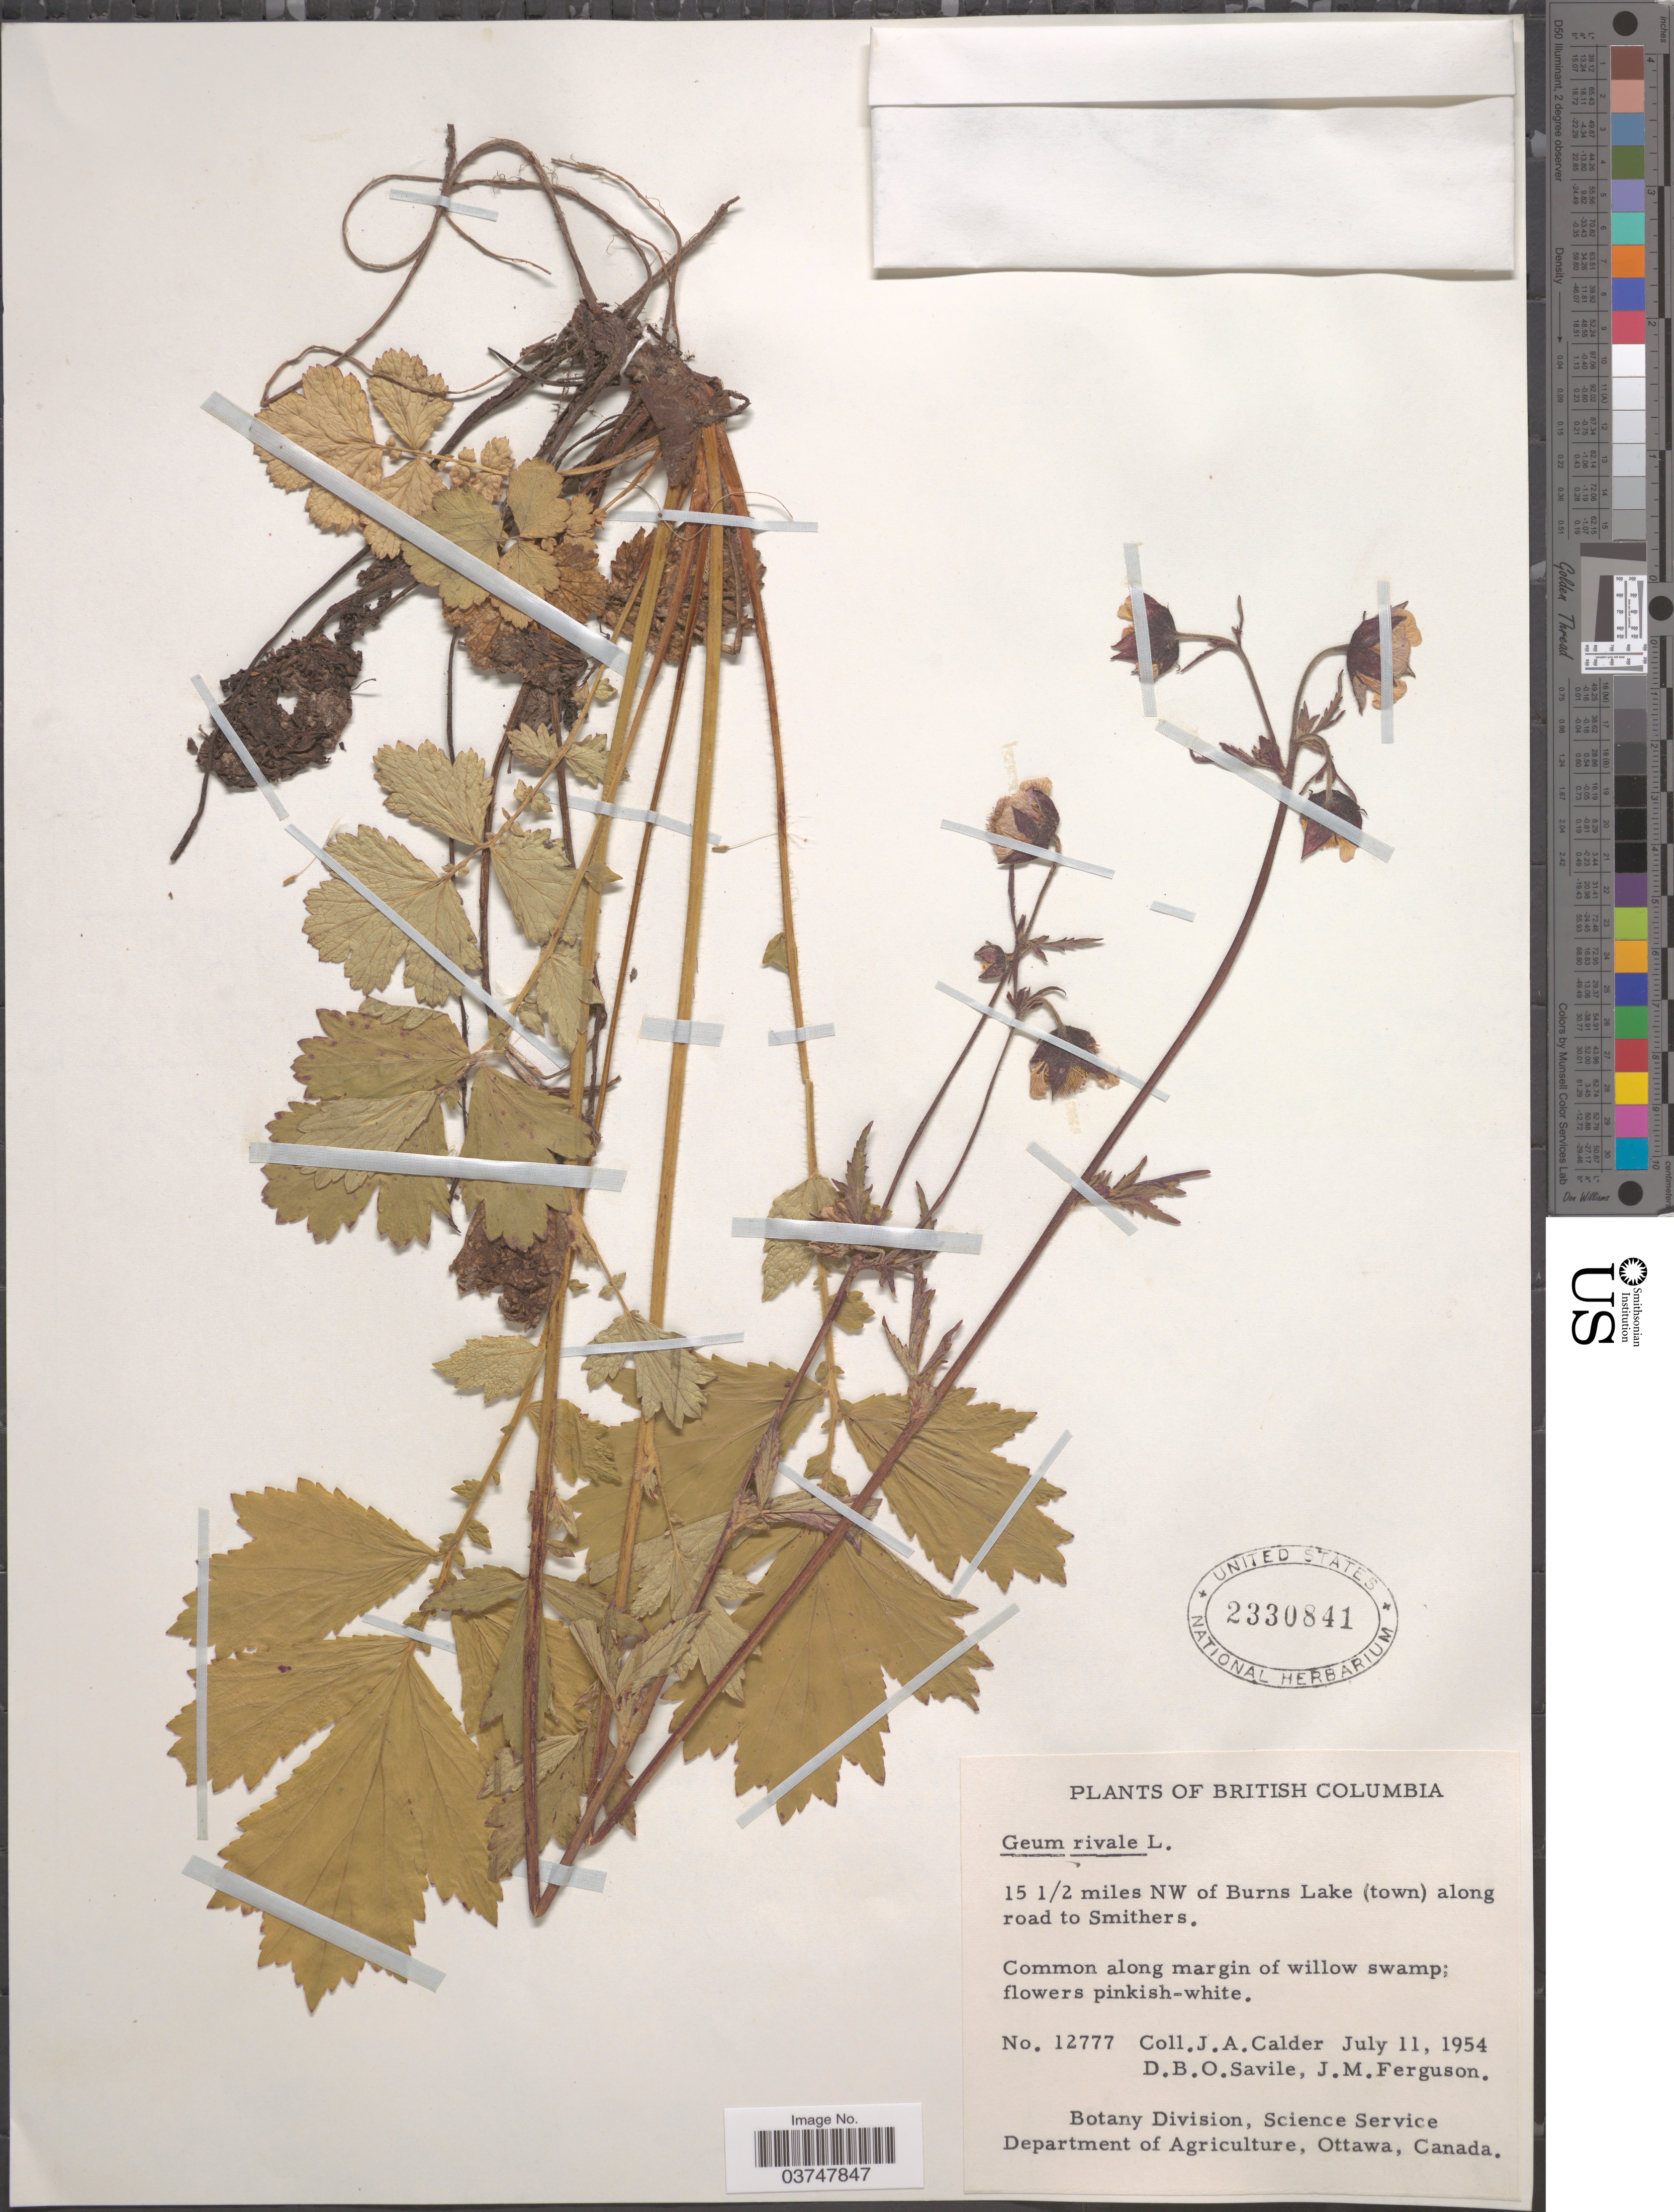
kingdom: Plantae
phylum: Tracheophyta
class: Magnoliopsida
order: Rosales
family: Rosaceae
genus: Geum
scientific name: Geum rivale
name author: L.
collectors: J. A. Calder, D. Savile & J. M. Ferguson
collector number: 12777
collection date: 1954-07-11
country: Canada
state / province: British Columbia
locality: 15½ miles NW of Burns Lake (town) along road to Smithers.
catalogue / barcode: US 2330841